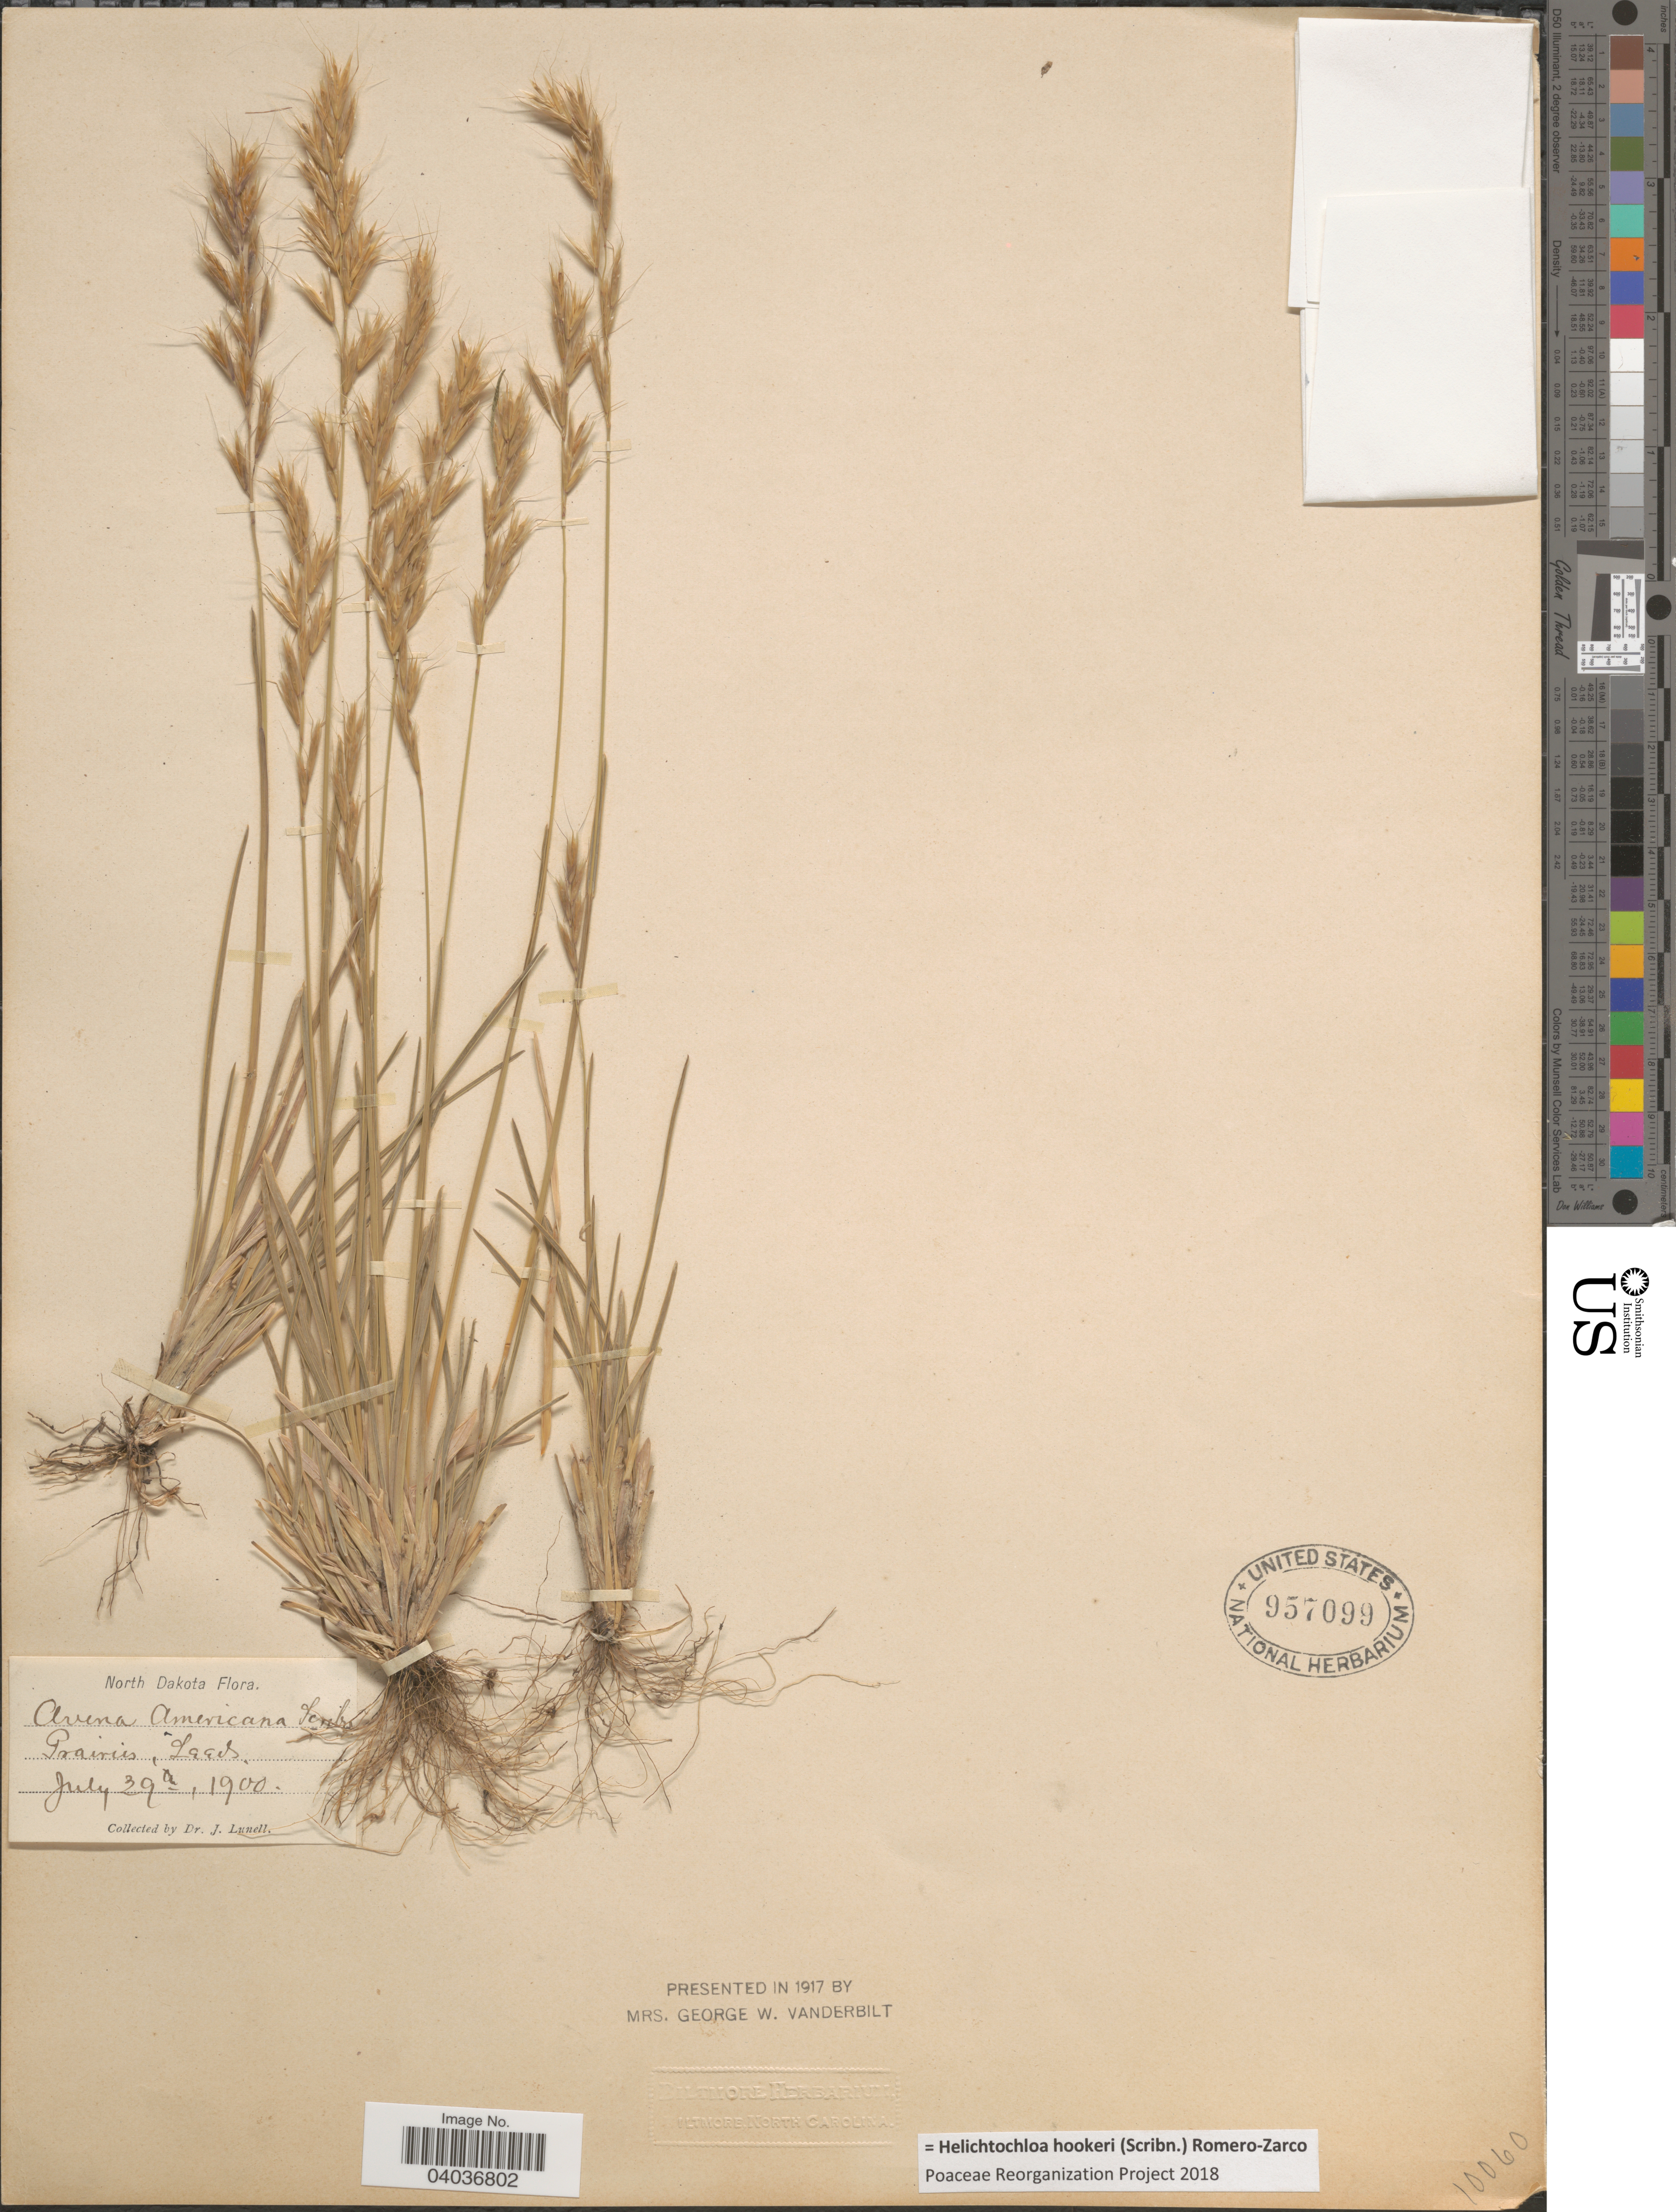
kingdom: Plantae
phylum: Tracheophyta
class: Liliopsida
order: Poales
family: Poaceae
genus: Helictochloa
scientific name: Helictochloa hookeri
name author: (Scribn.) Romero Zarco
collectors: J. Lunell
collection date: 1900-07-29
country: United States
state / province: North Dakota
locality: Leeds.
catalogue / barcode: US 957099